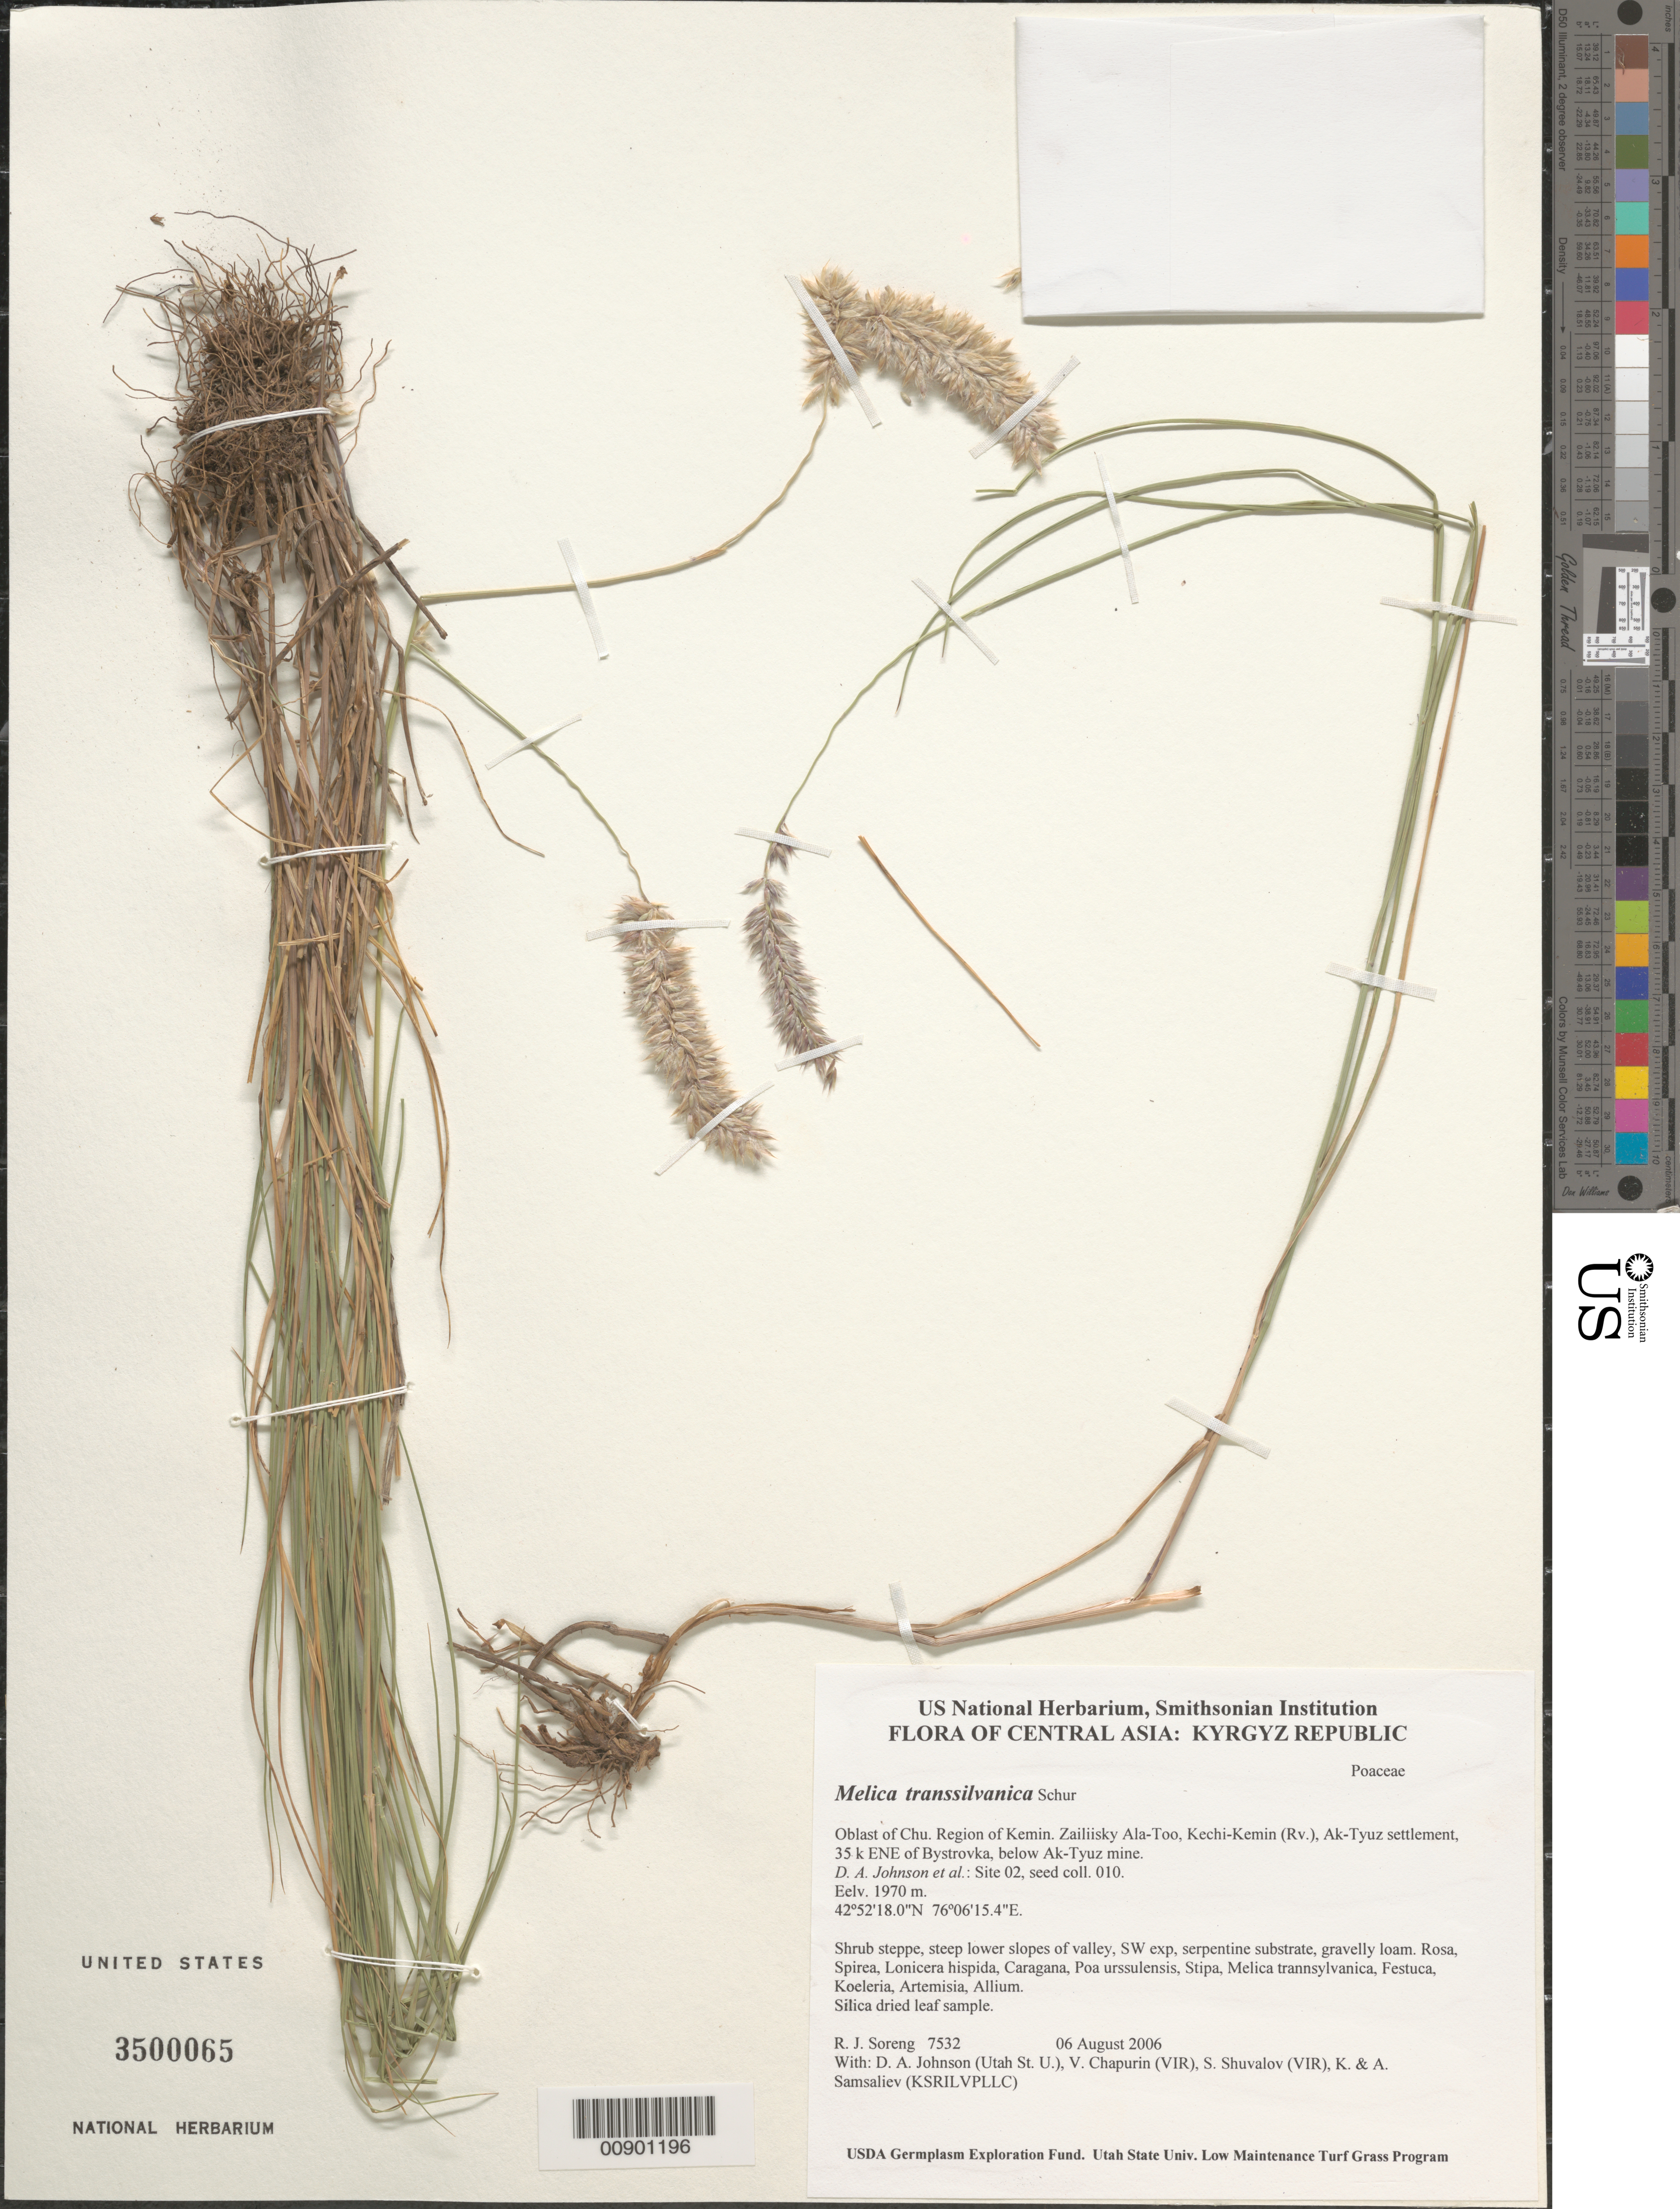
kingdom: Plantae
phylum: Tracheophyta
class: Liliopsida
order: Poales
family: Poaceae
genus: Melica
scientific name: Melica transsilvanica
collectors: R. J. Soreng, D. Johnson, S. Shuvalov, V. Chapurin, K. Samsaliev & A. Samsaliev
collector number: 7532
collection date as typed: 06 Aug 2006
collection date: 2006-08-06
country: Kyrgyzstan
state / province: Chu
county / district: Kemin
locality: Zailiisky Ala-Too, Kechi-Kemin (Rv.), Ak-Tyuz settlement, 35 km ENE of Bystrovka, below Ak-Tyuz mine.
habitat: Shrub steppe, steep lower slopes of valley, SW exp, serpentine substrate, gravelly loam,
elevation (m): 1970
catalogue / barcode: US 3500065